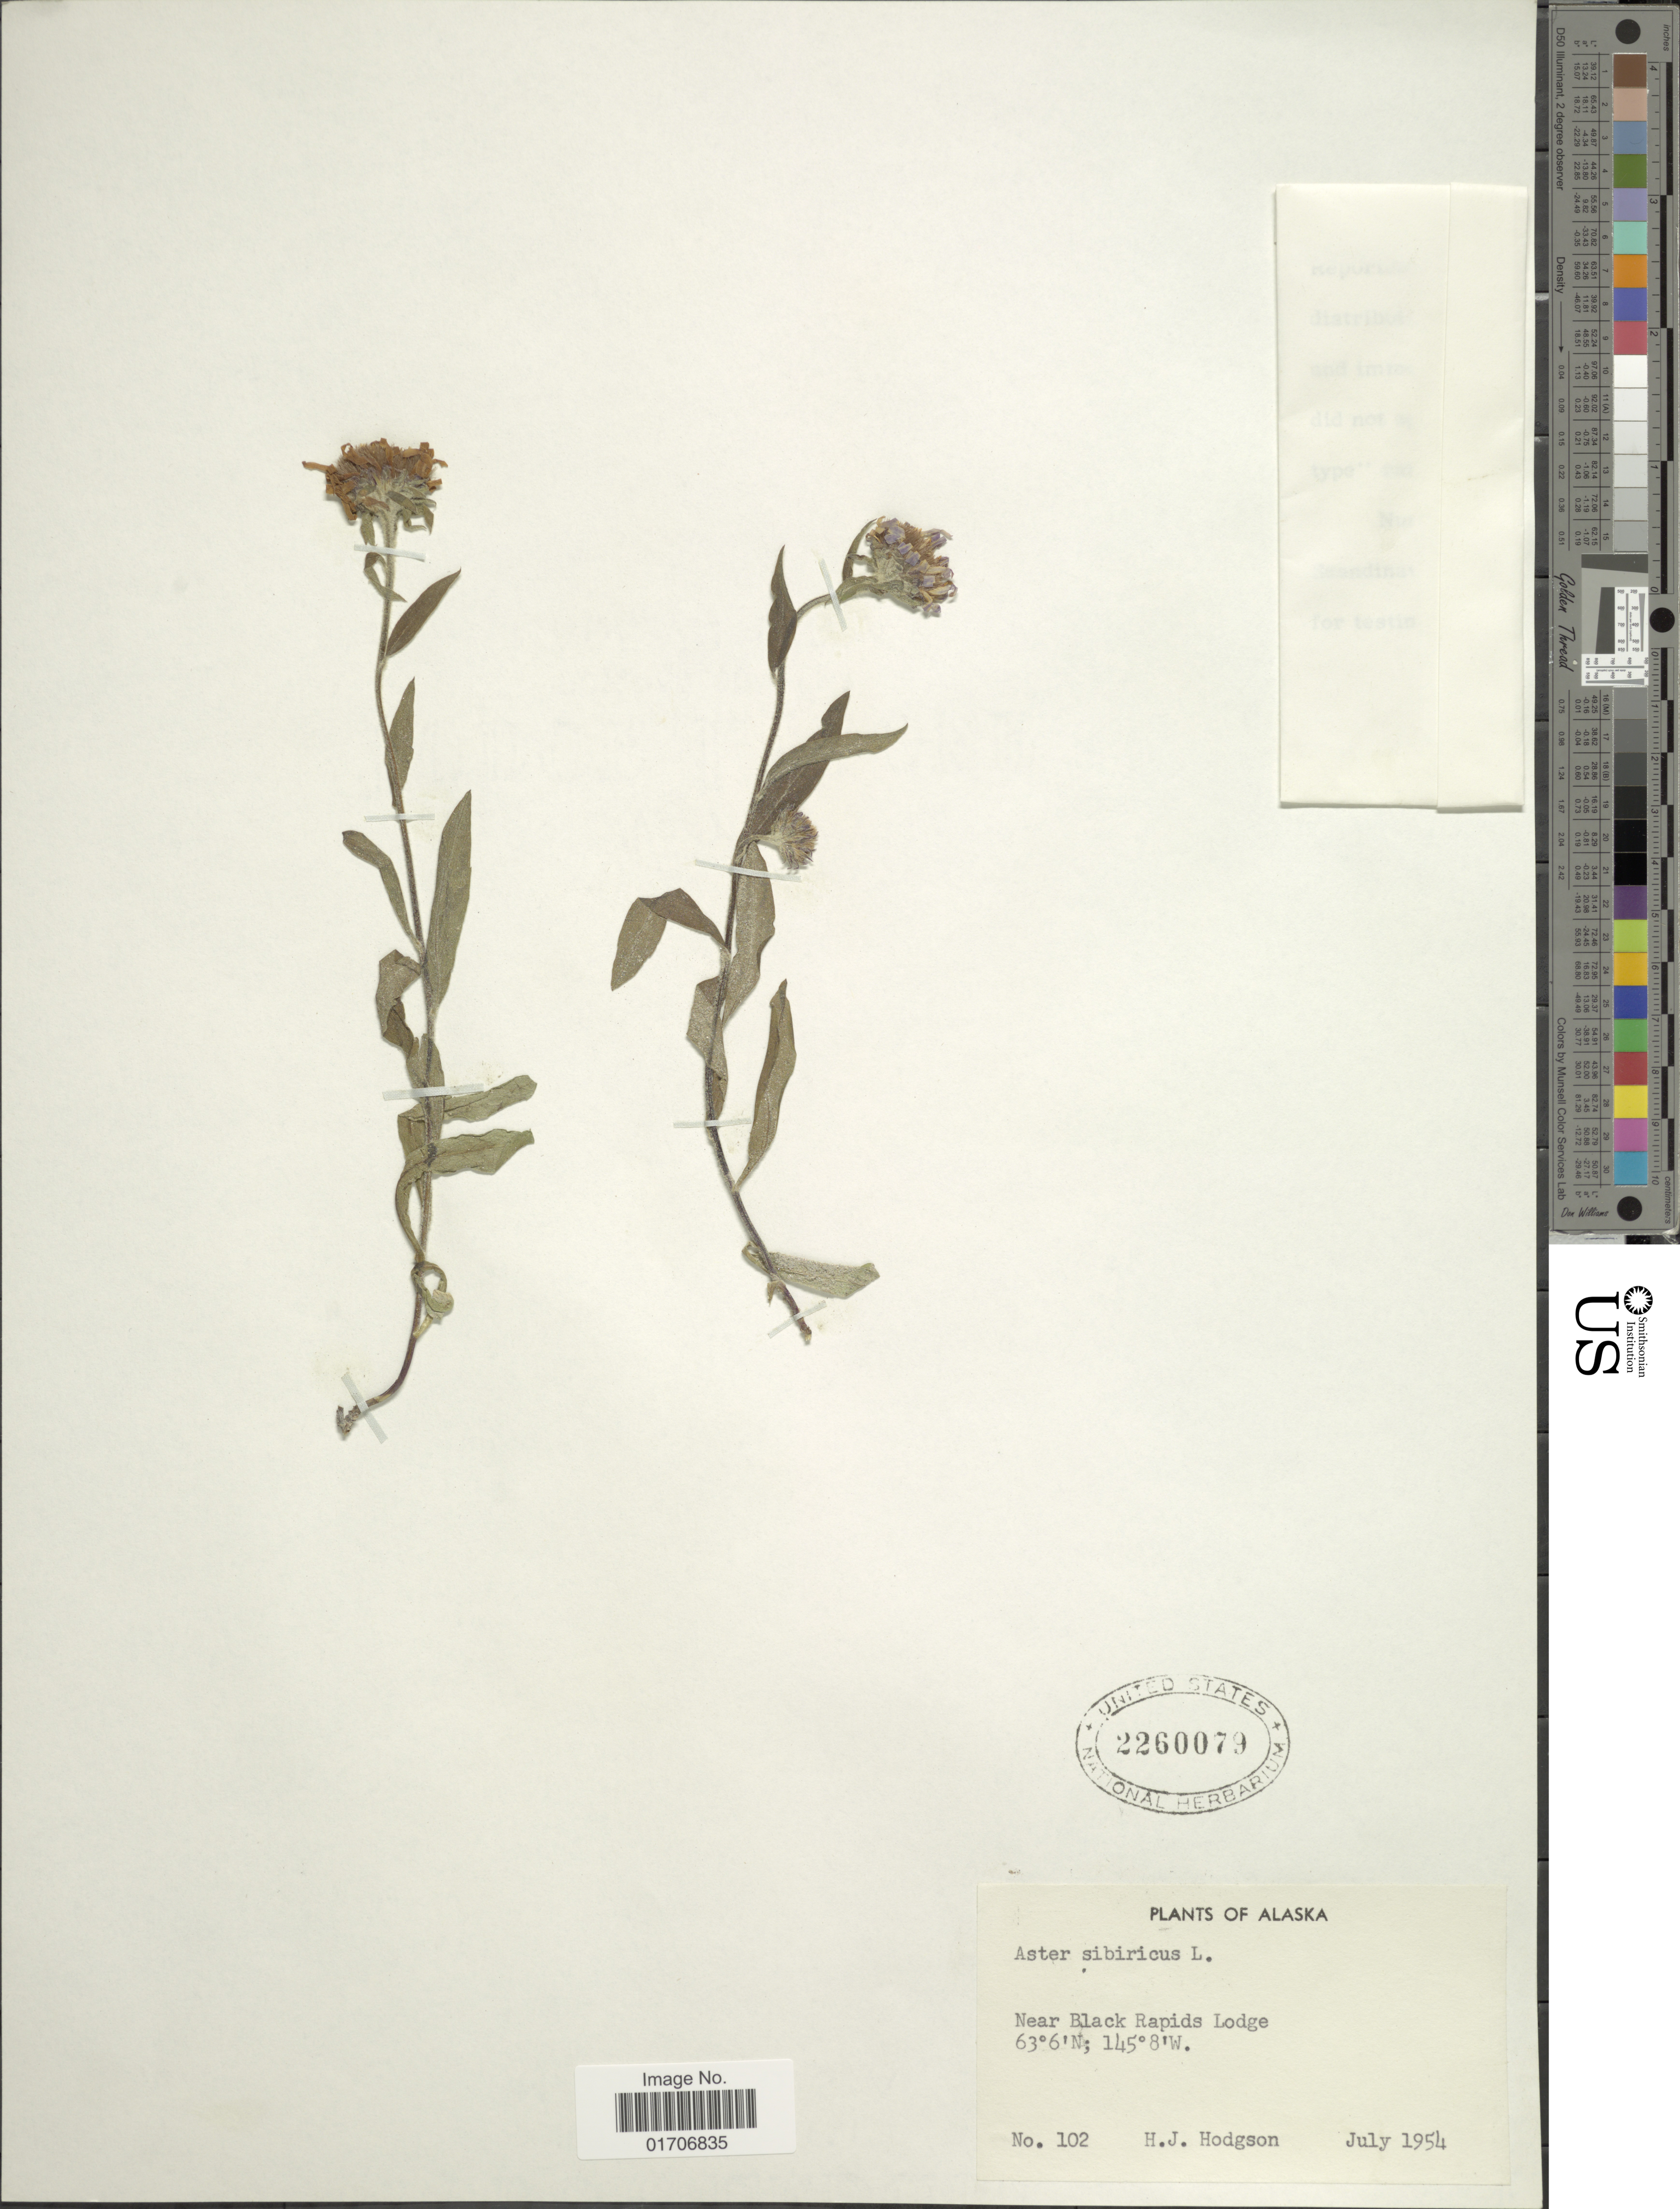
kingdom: Plantae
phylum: Tracheophyta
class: Magnoliopsida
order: Asterales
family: Asteraceae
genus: Eurybia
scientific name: Eurybia sibirica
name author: (L.) G.L. Nesom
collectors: H. J. Hodgson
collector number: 102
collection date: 1954-07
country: United States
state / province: Alaska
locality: Near Black Rapids Lodge.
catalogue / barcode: US 2260079